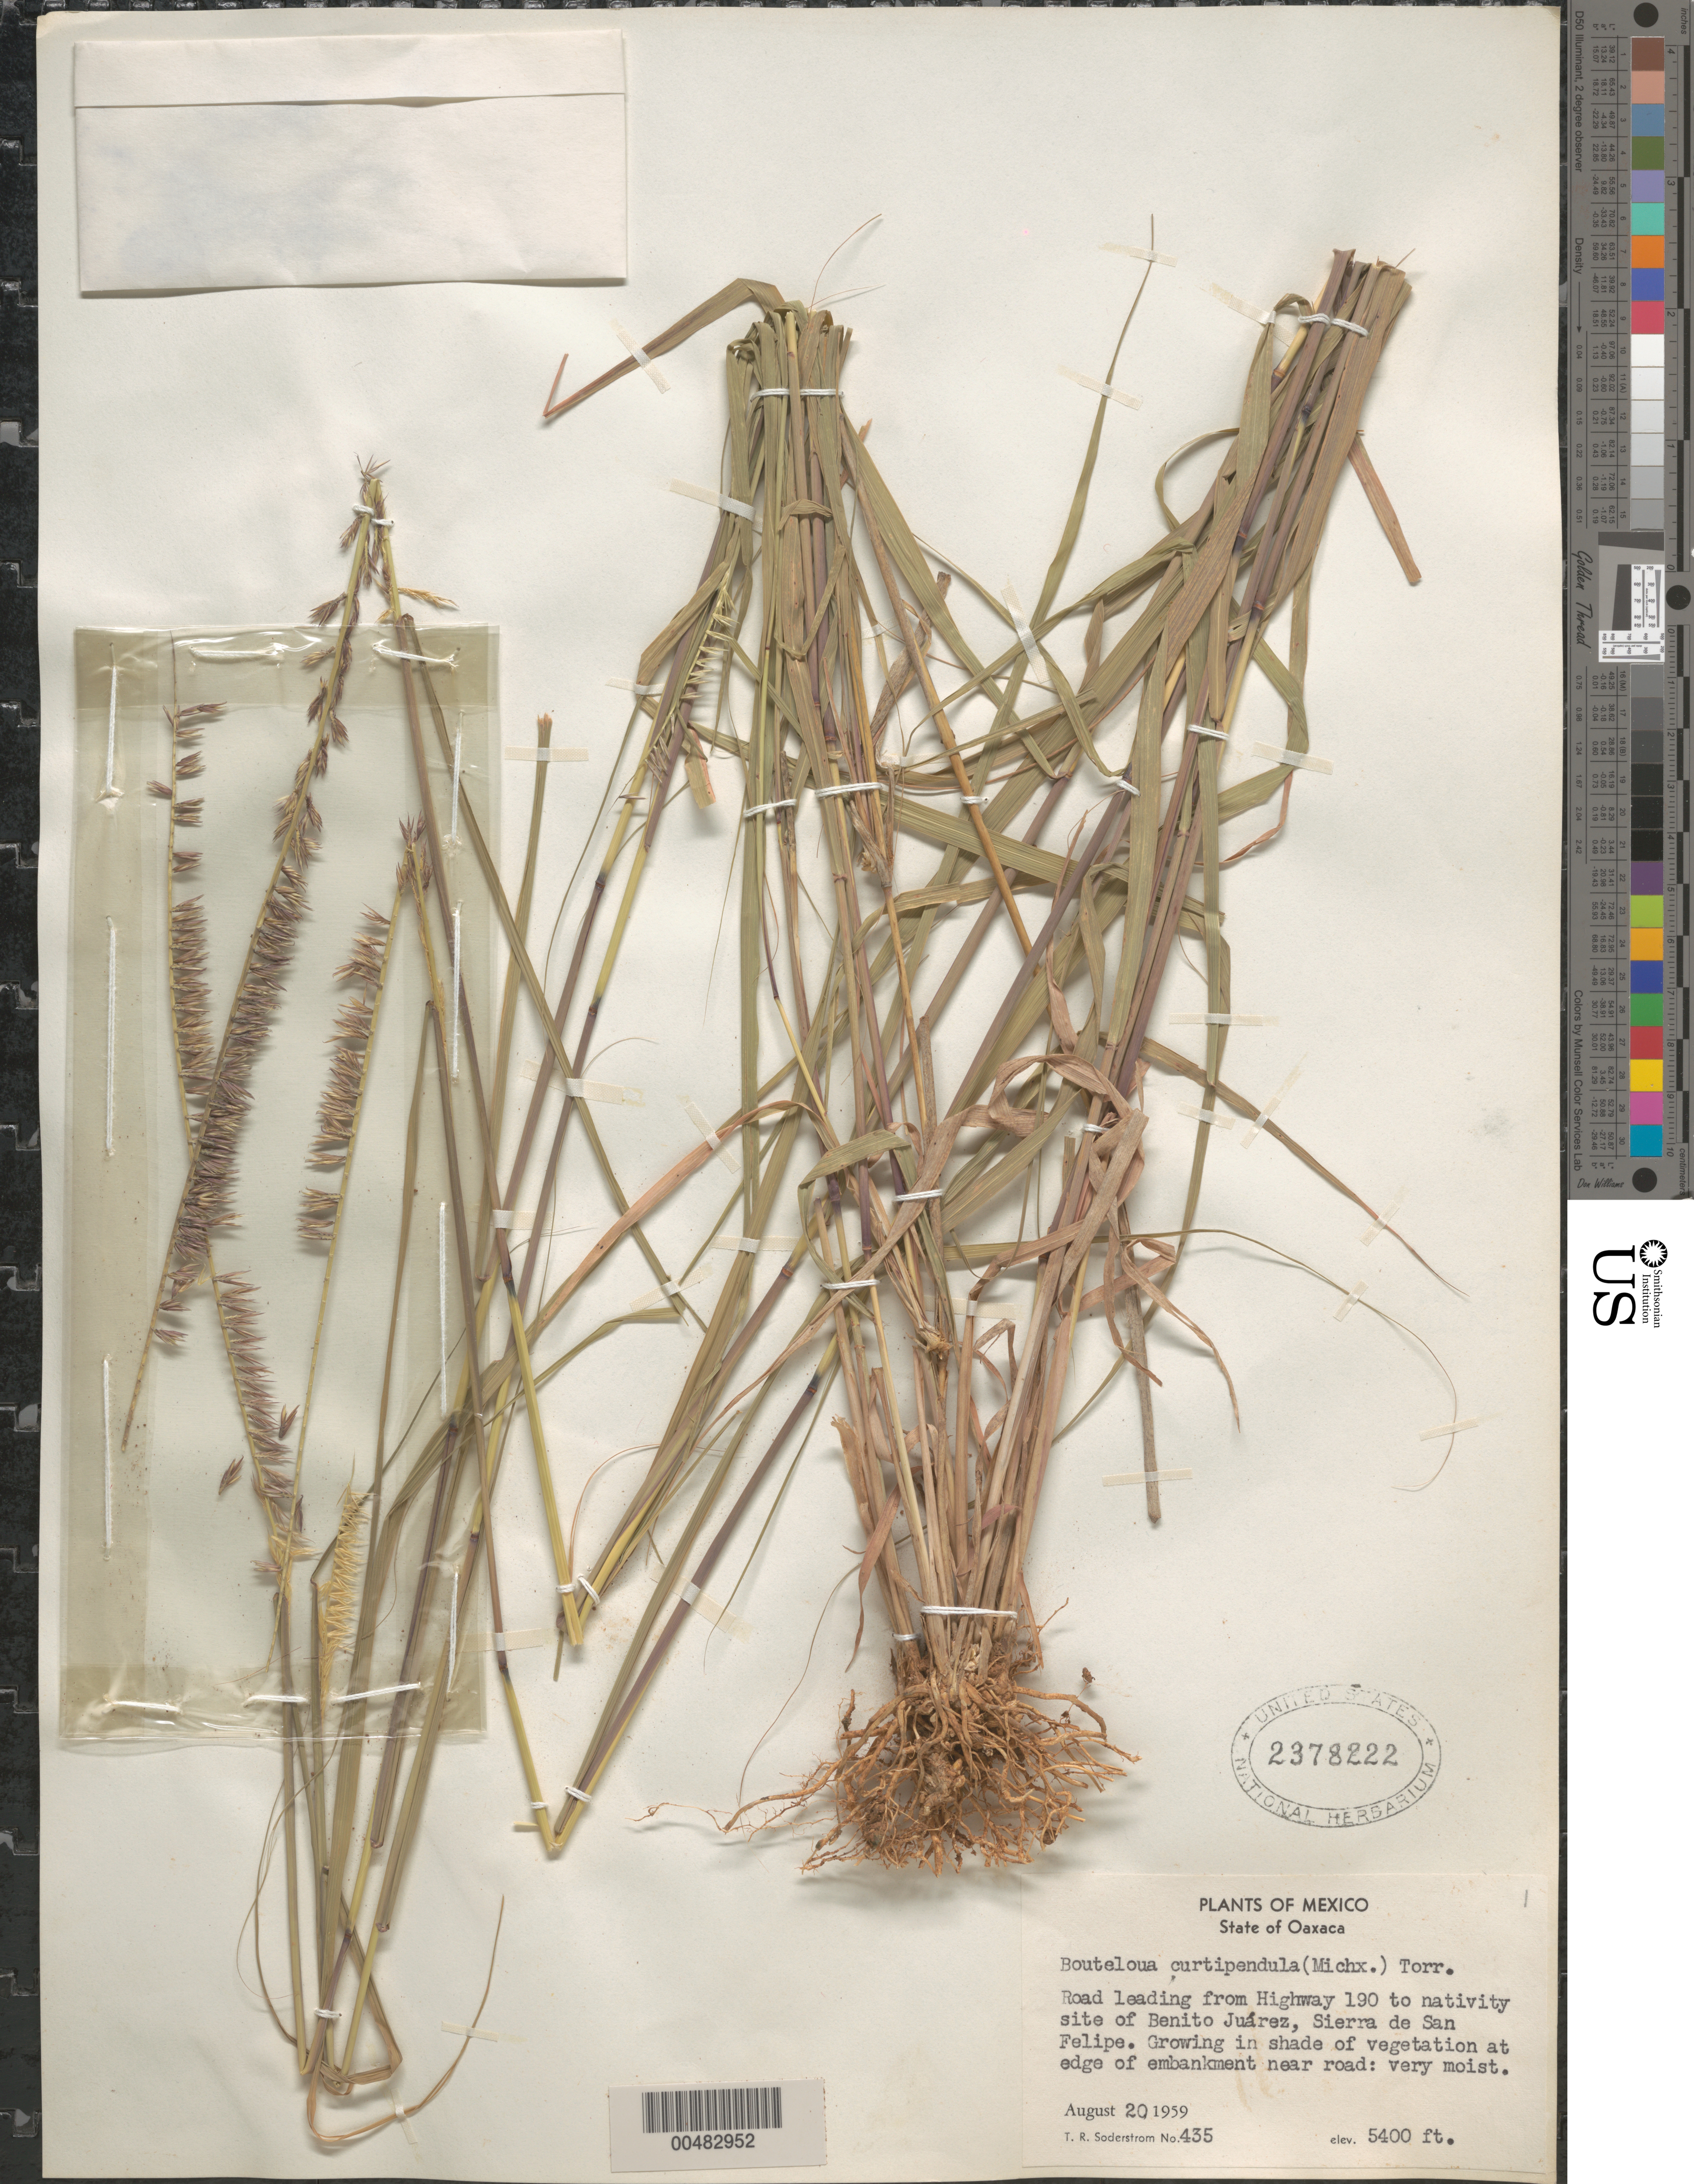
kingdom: Plantae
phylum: Tracheophyta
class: Liliopsida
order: Poales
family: Poaceae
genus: Bouteloua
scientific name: Bouteloua curtipendula var. caespitosa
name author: Gould & Kapadia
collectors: T. R. Soderstrom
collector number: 435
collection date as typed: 20 Aug 1959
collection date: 1959-08-20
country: Mexico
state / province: Oaxaca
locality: Road leading from Highway 190 to nativity site of Benito Juárez, Sierra de San Felipe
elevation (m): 1646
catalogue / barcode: US 2378222